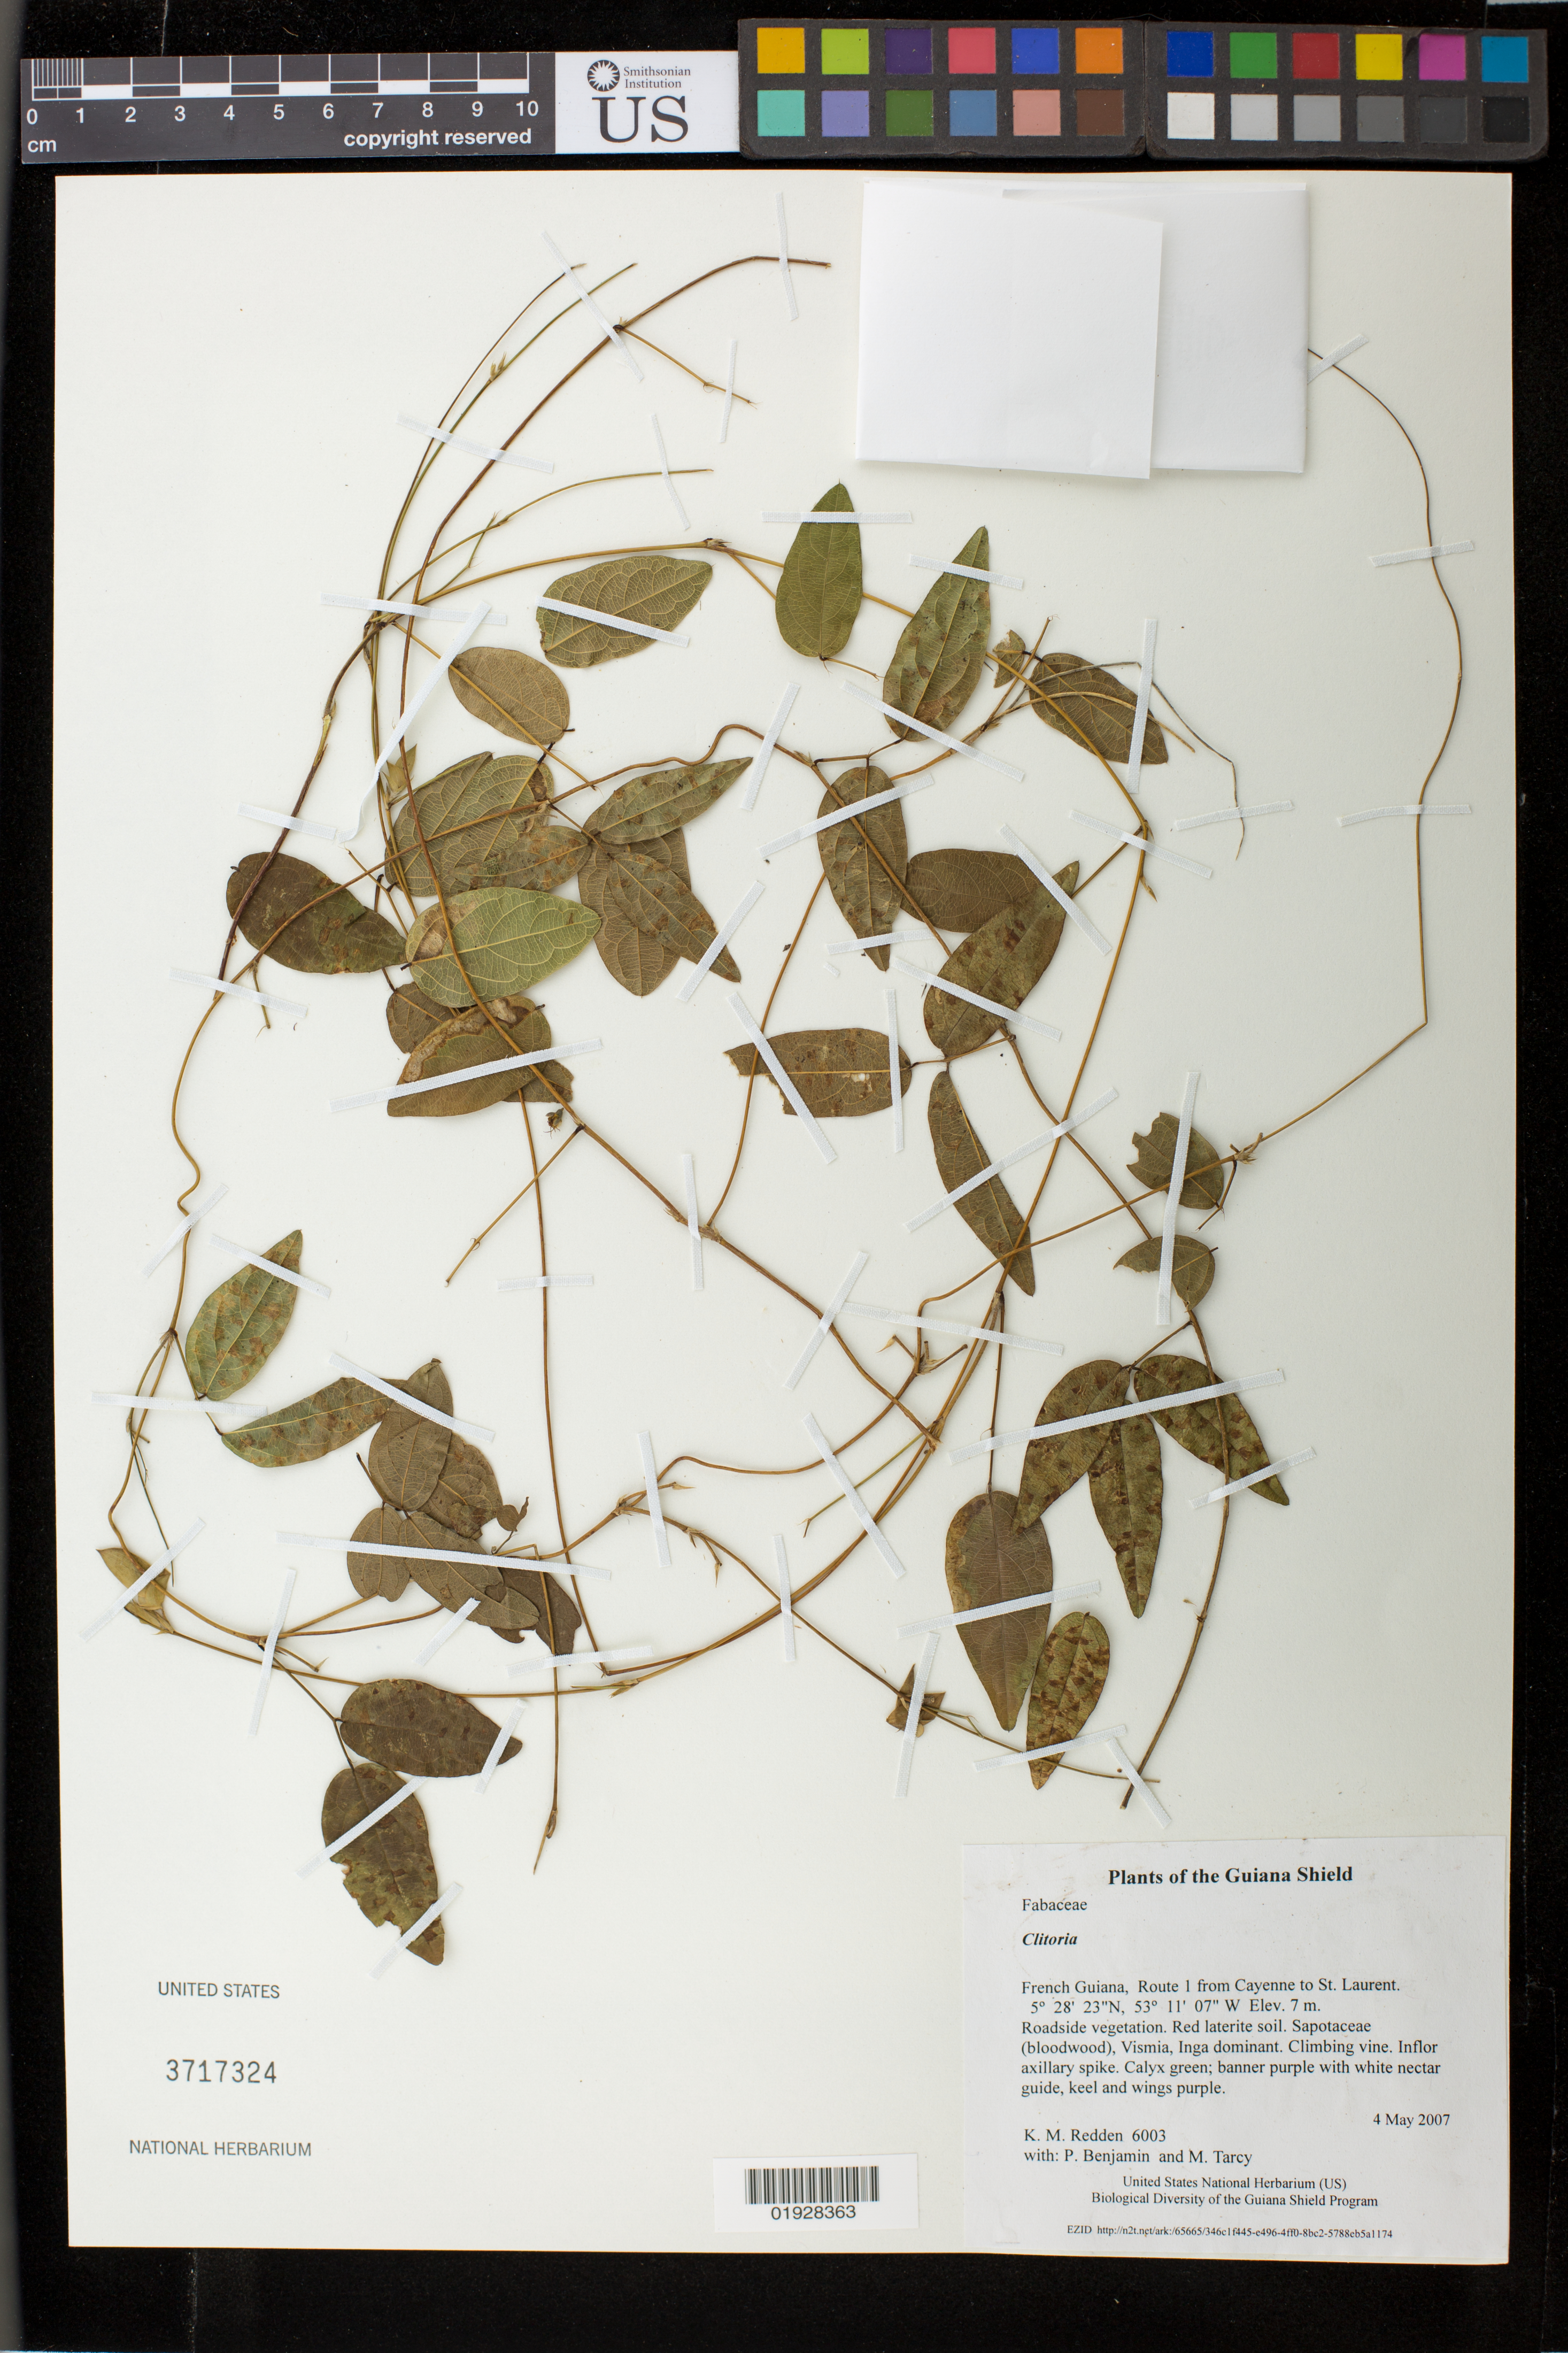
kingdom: Plantae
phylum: Tracheophyta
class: Magnoliopsida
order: Fabales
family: Fabaceae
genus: Clitoria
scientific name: Clitoria sp.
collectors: K. M. Redden, P. Benjamin & M. Tarcy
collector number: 6003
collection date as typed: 4 May 2007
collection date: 2007-05-04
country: French Guiana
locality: Route 1 from Cayenne to St. Laurent.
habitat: Roadside vegetation. Red laterite soil. Sapotaceae (bloodwood), Vismia, Inga dominant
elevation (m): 7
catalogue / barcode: US 3717324